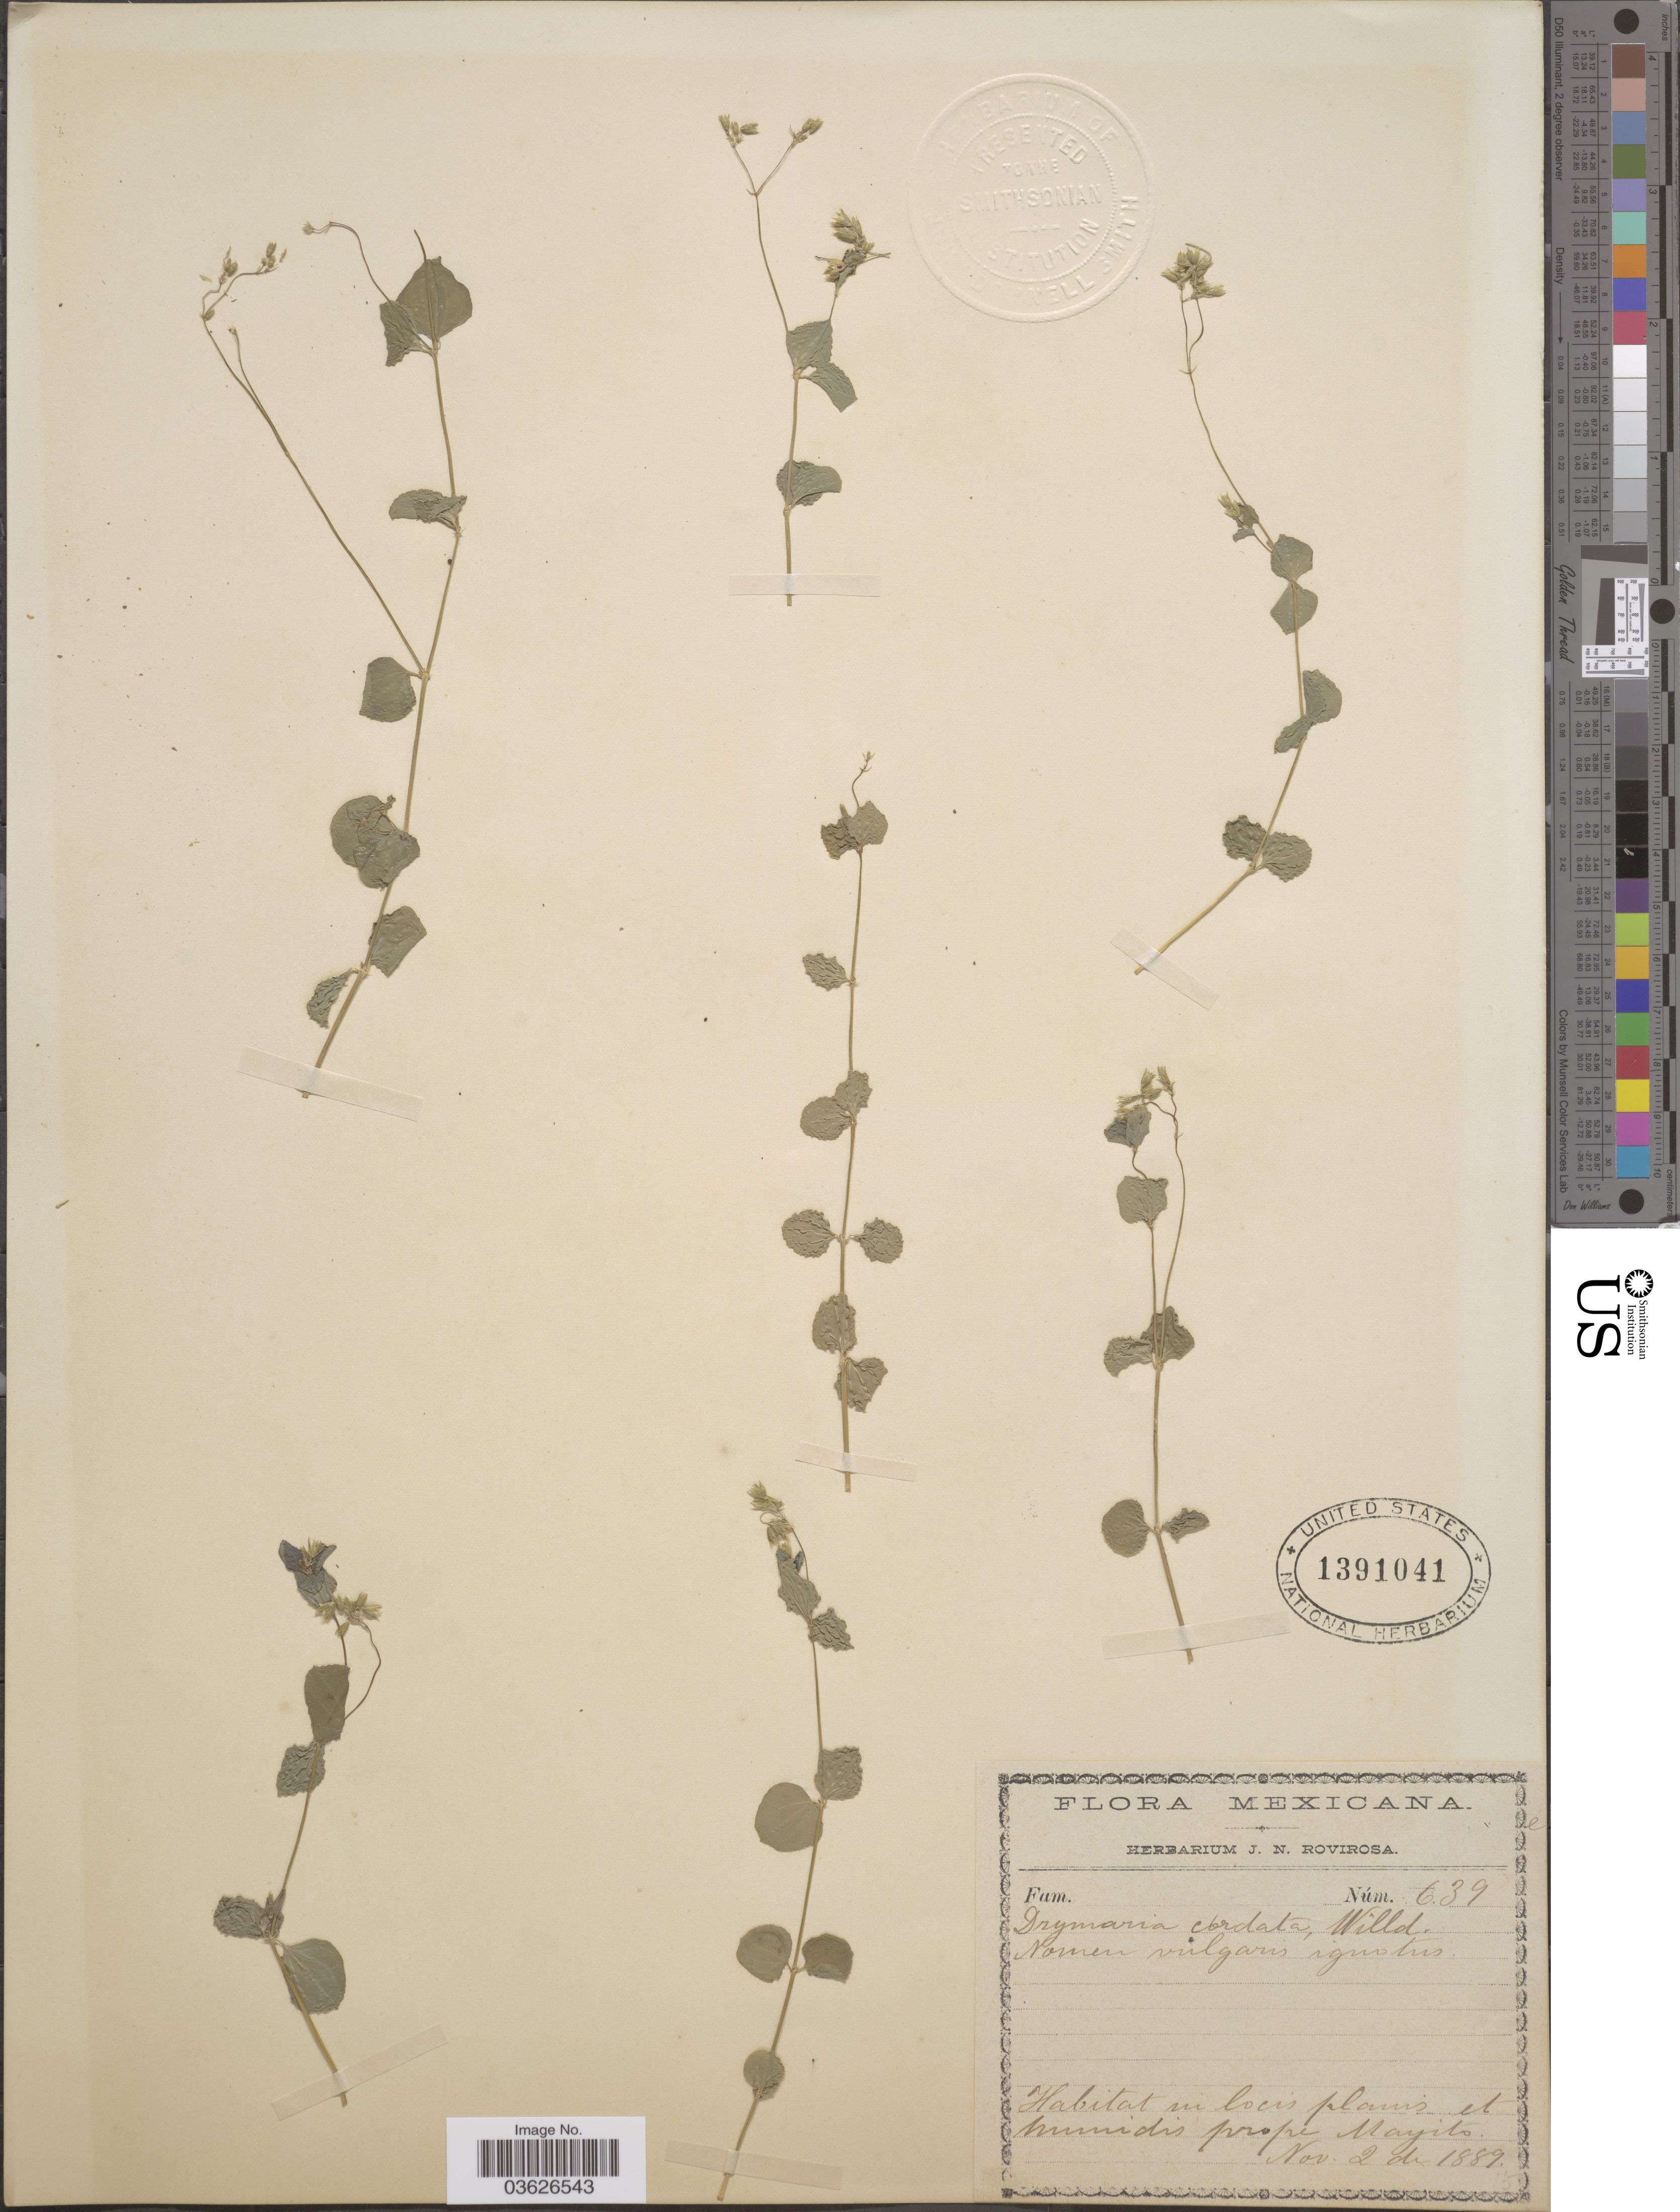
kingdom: Plantae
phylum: Tracheophyta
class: Magnoliopsida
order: Caryophyllales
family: Caryophyllaceae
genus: Drymaria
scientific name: Drymaria cordata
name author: (L.) Willd. ex Schult.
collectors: ex herb. J. N. Rovirosa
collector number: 639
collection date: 1889-11-02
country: Mexico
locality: Prope Mayito.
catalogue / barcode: US 1391041